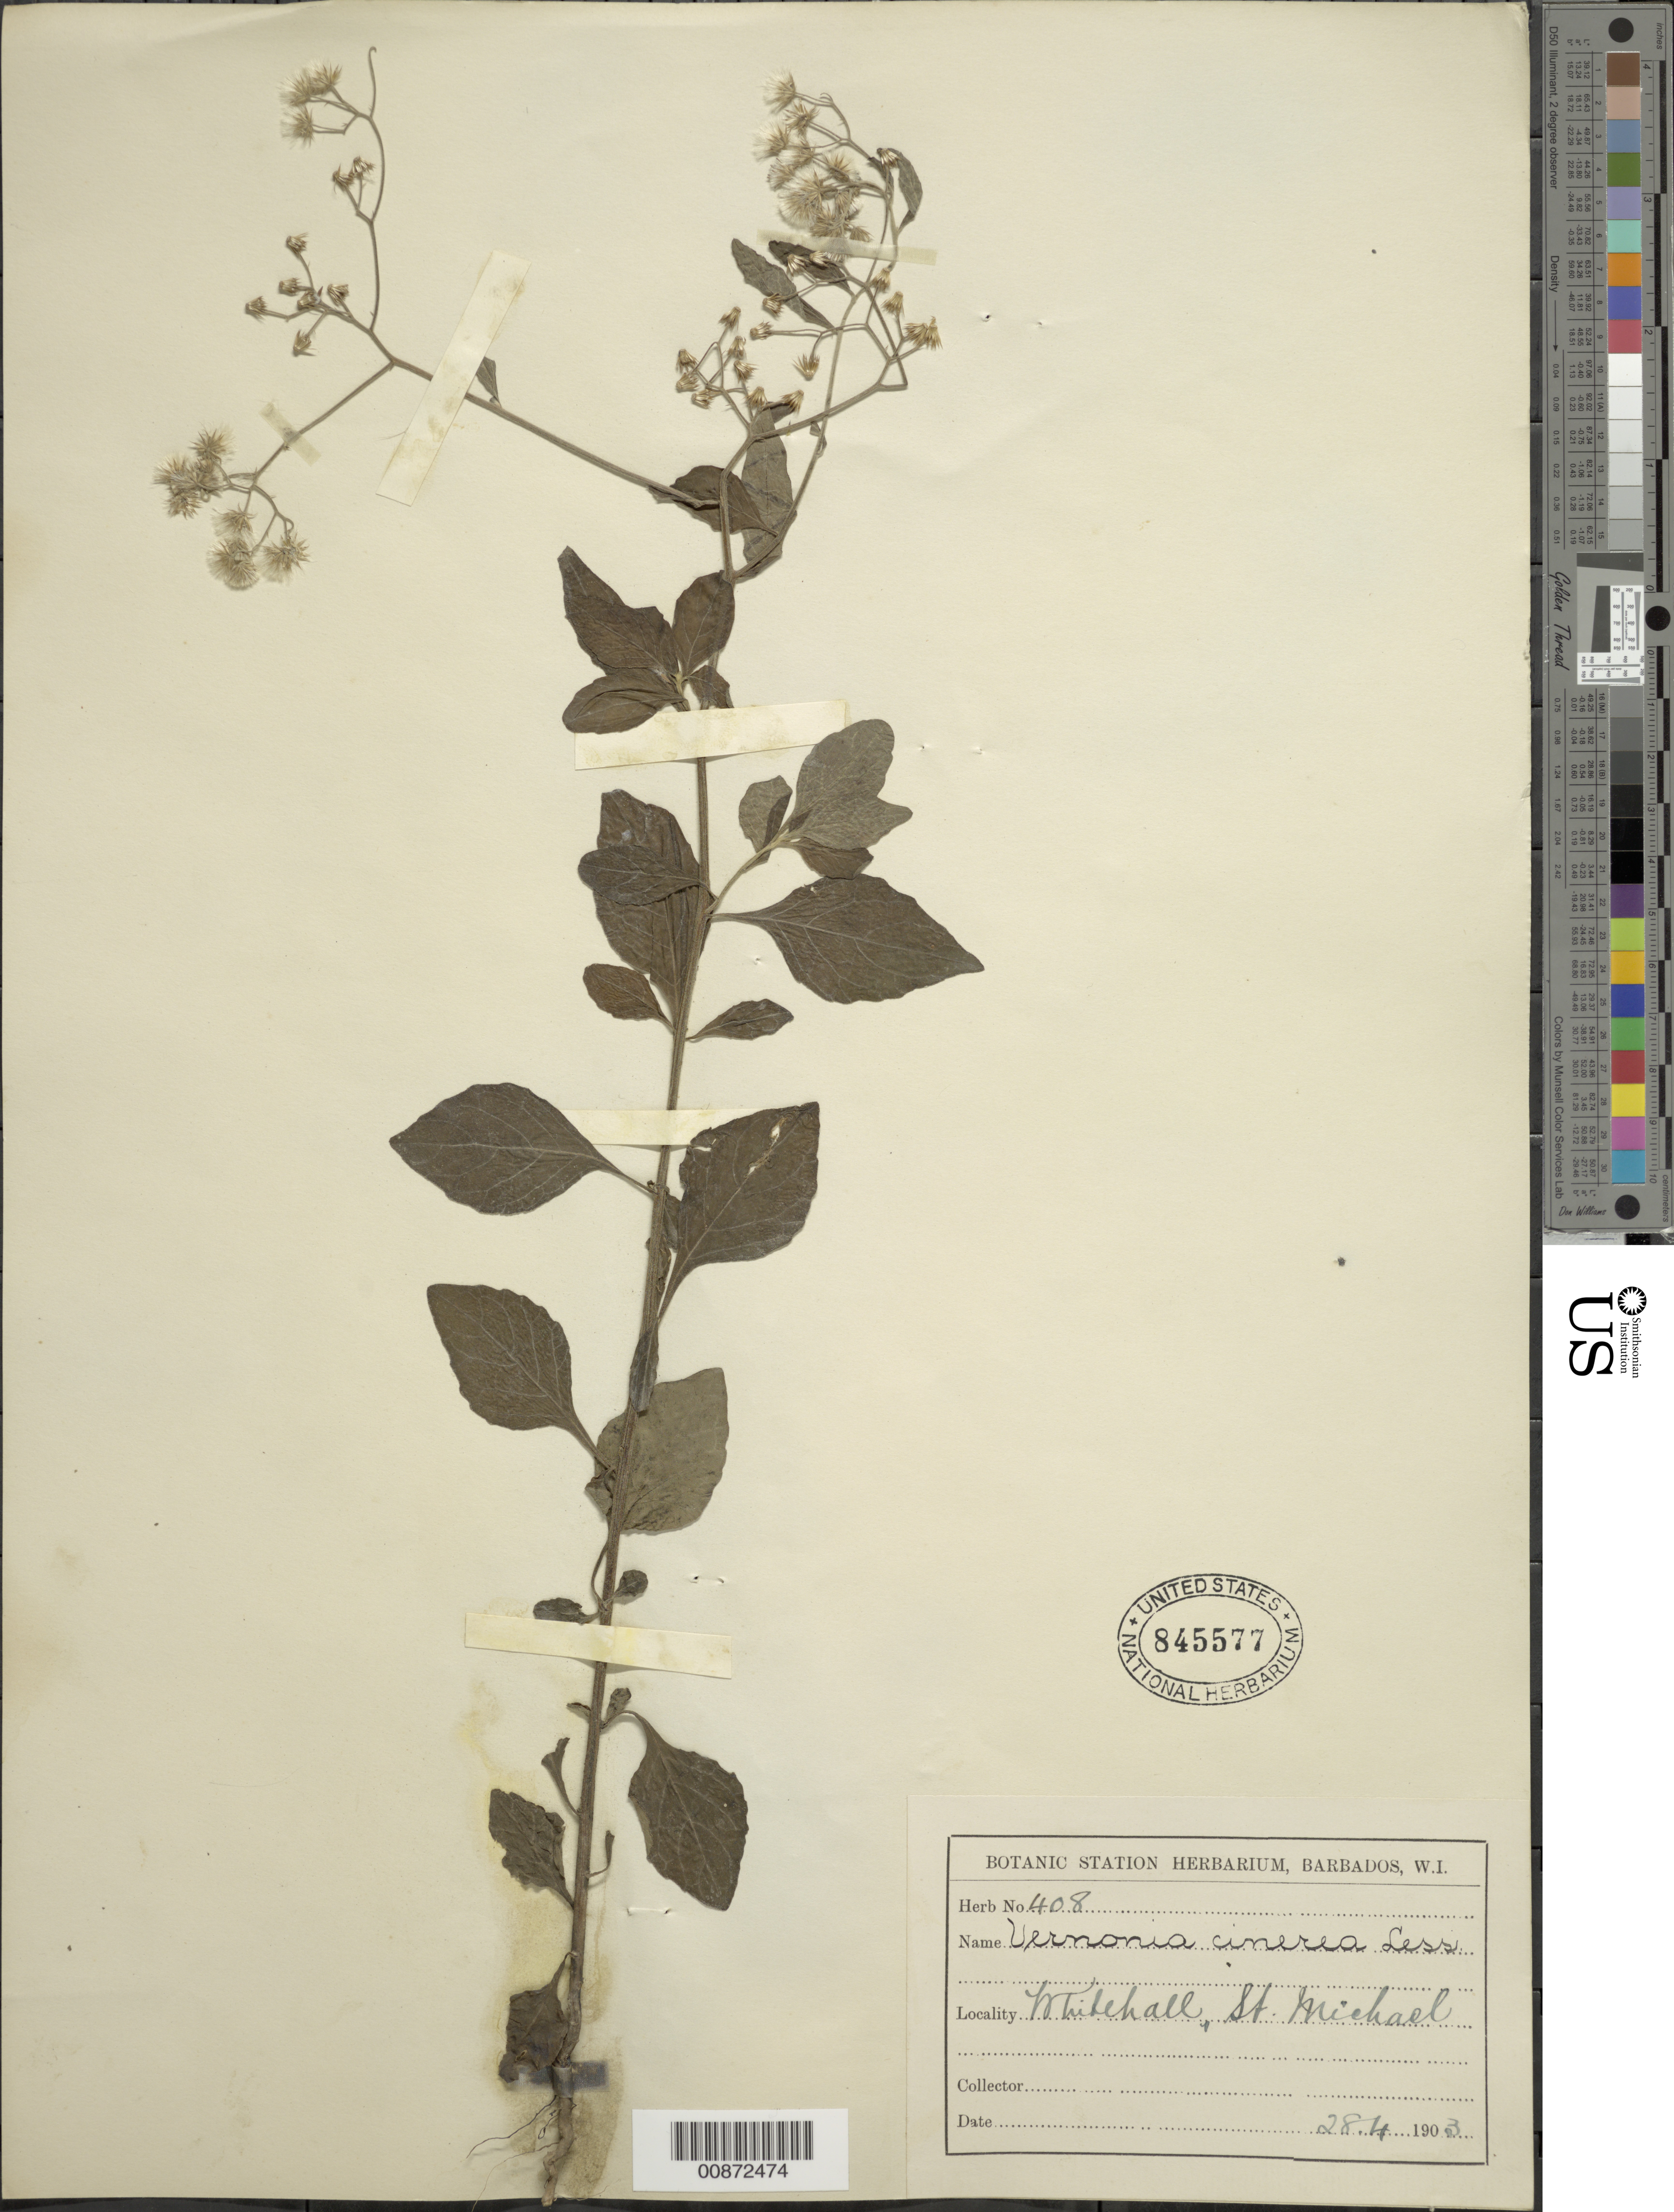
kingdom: Plantae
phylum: Tracheophyta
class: Magnoliopsida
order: Asterales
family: Asteraceae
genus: Cyanthillium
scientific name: Cyanthillium cinereum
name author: (L.) H. Rob.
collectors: ex herb. Bot. Sta. Barbados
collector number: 408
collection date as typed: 28 Apr 1903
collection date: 1903-04-28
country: Barbados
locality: Whitehall, St. Michael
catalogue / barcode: US 845577